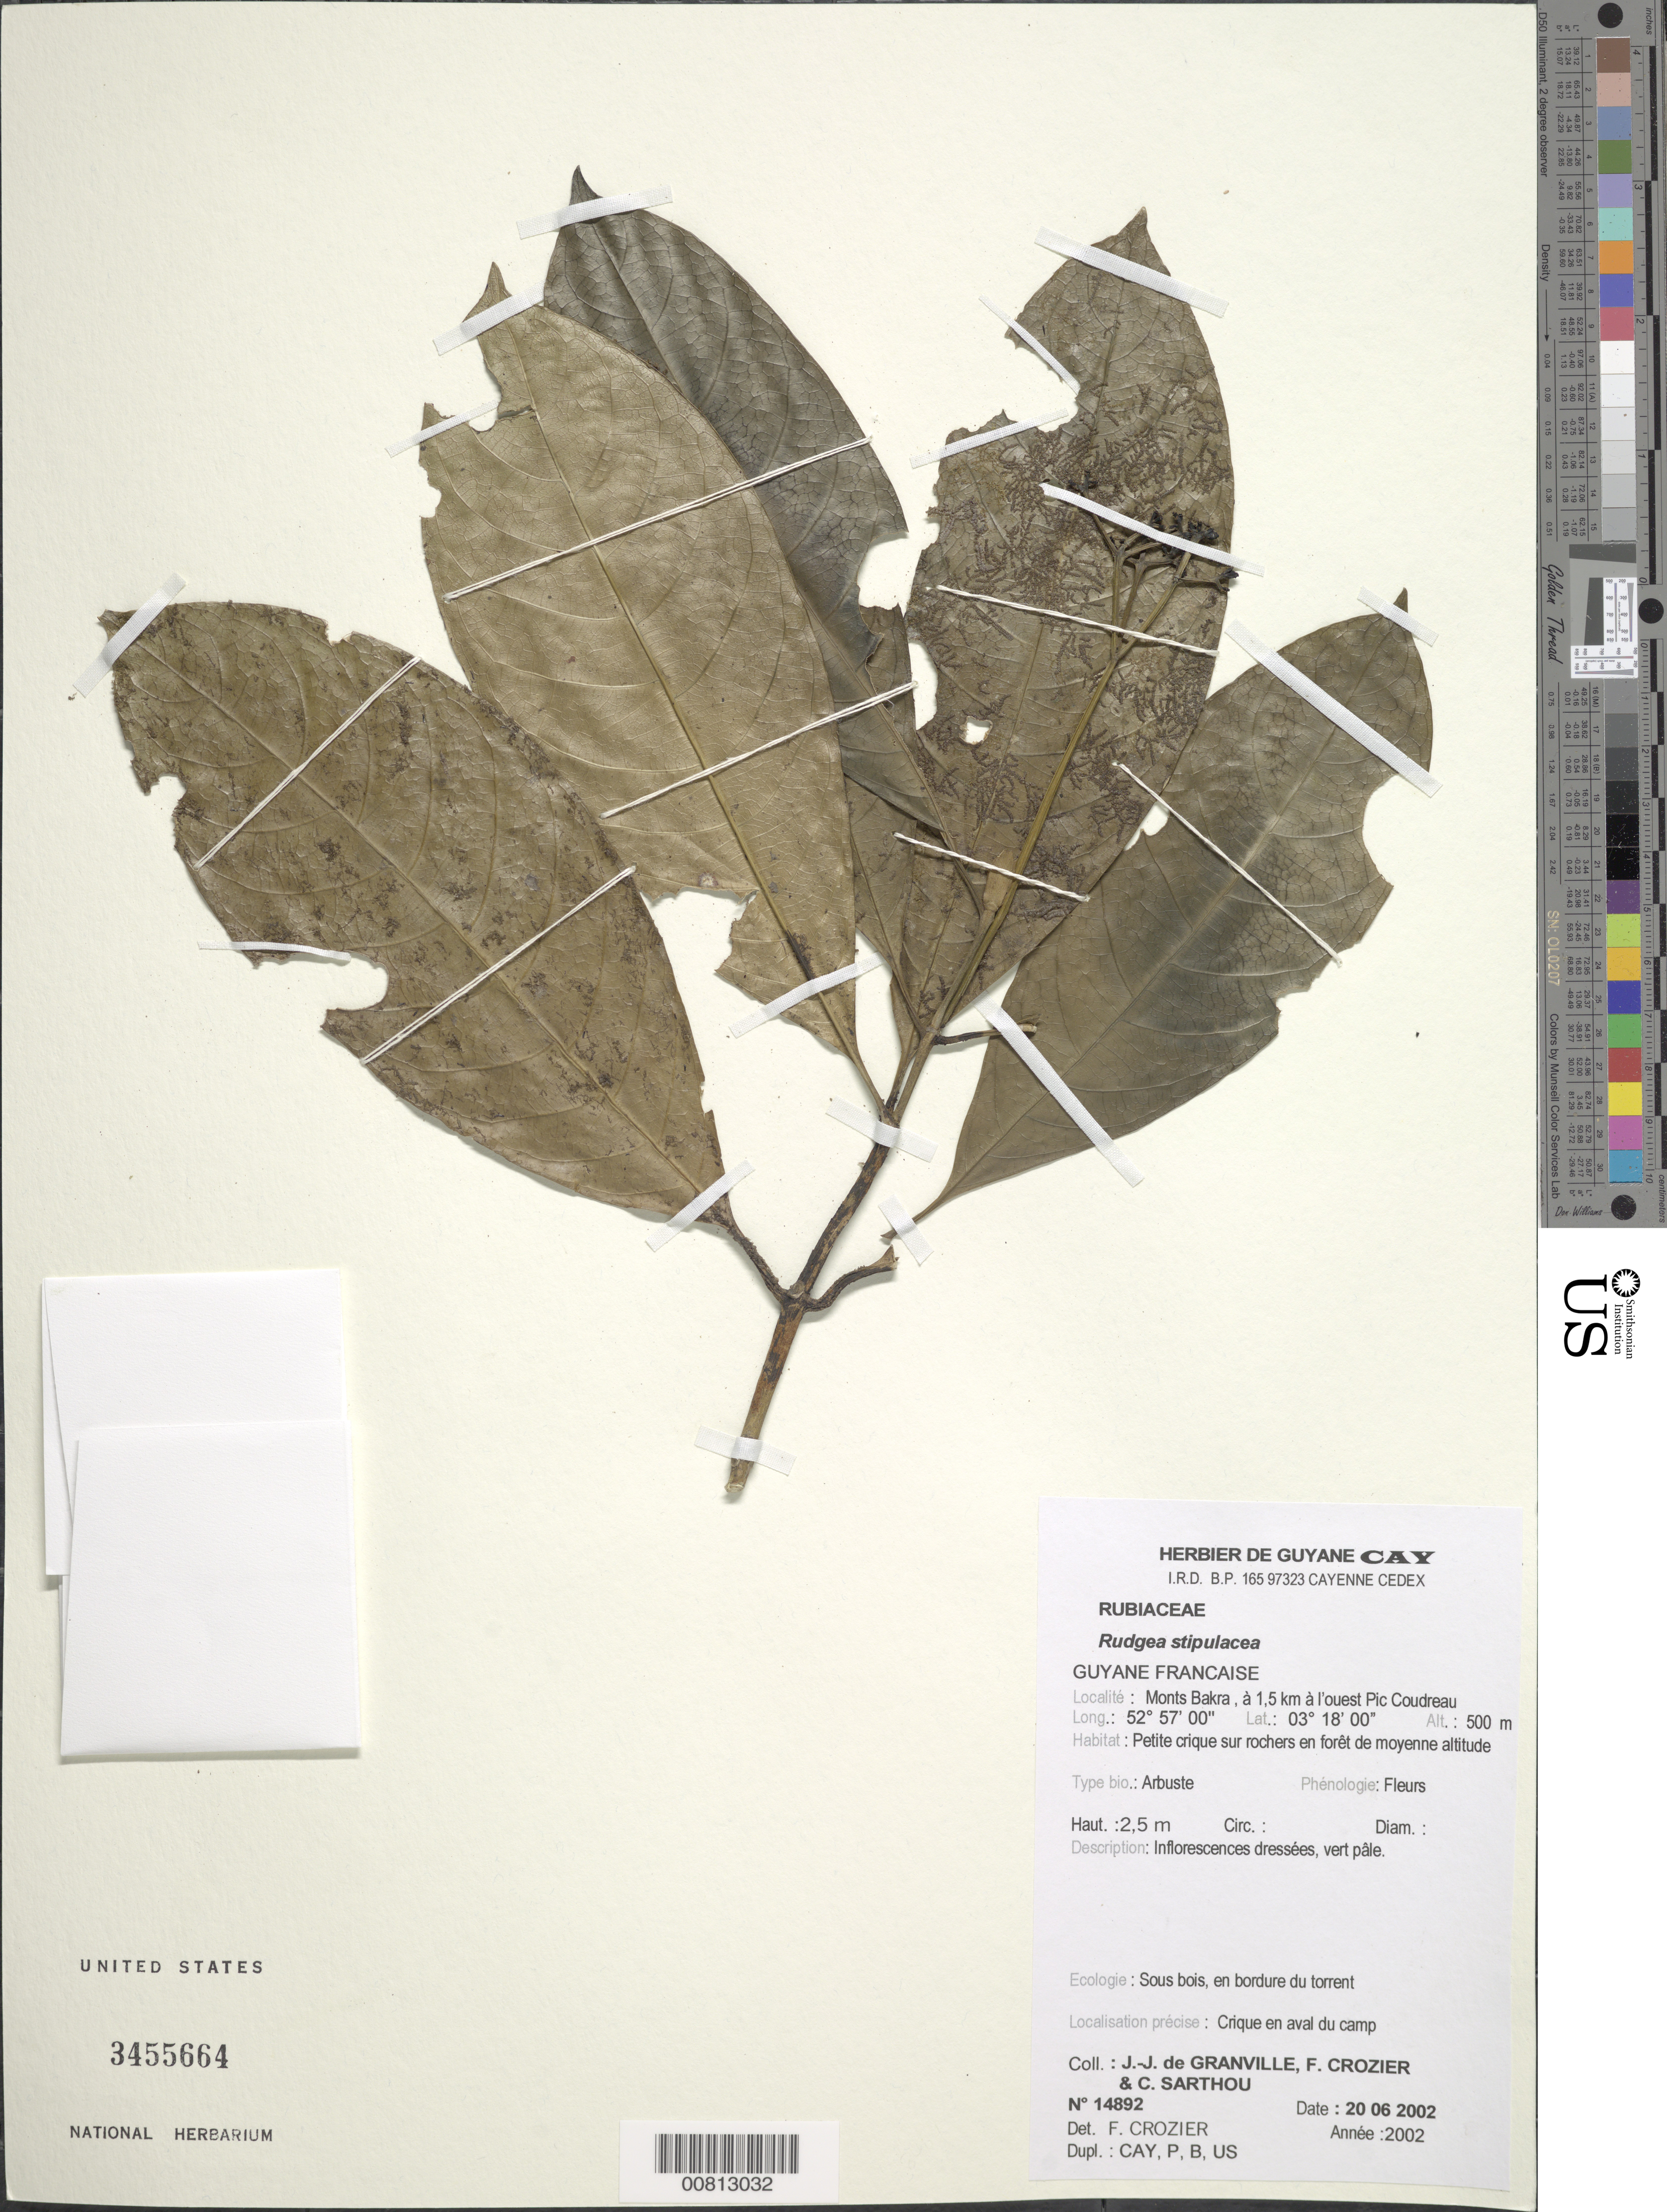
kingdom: Plantae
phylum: Tracheophyta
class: Magnoliopsida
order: Gentianales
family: Rubiaceae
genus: Rudgea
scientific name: Rudgea stipulacea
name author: (DC.) Steyerm.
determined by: Crozier, F.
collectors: J.-J. de Granville, F. Crozier & C. Sarthou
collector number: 14892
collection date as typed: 20-Jun-02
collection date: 2002-06-20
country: French Guiana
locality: Monts Bakra, 1.5 km a l'Ouest du Pic Coudreau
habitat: Petite crique sur rochers en forêt de moyenne altitude; sous bois, en bordure du torrent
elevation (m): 500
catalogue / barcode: US 3455664